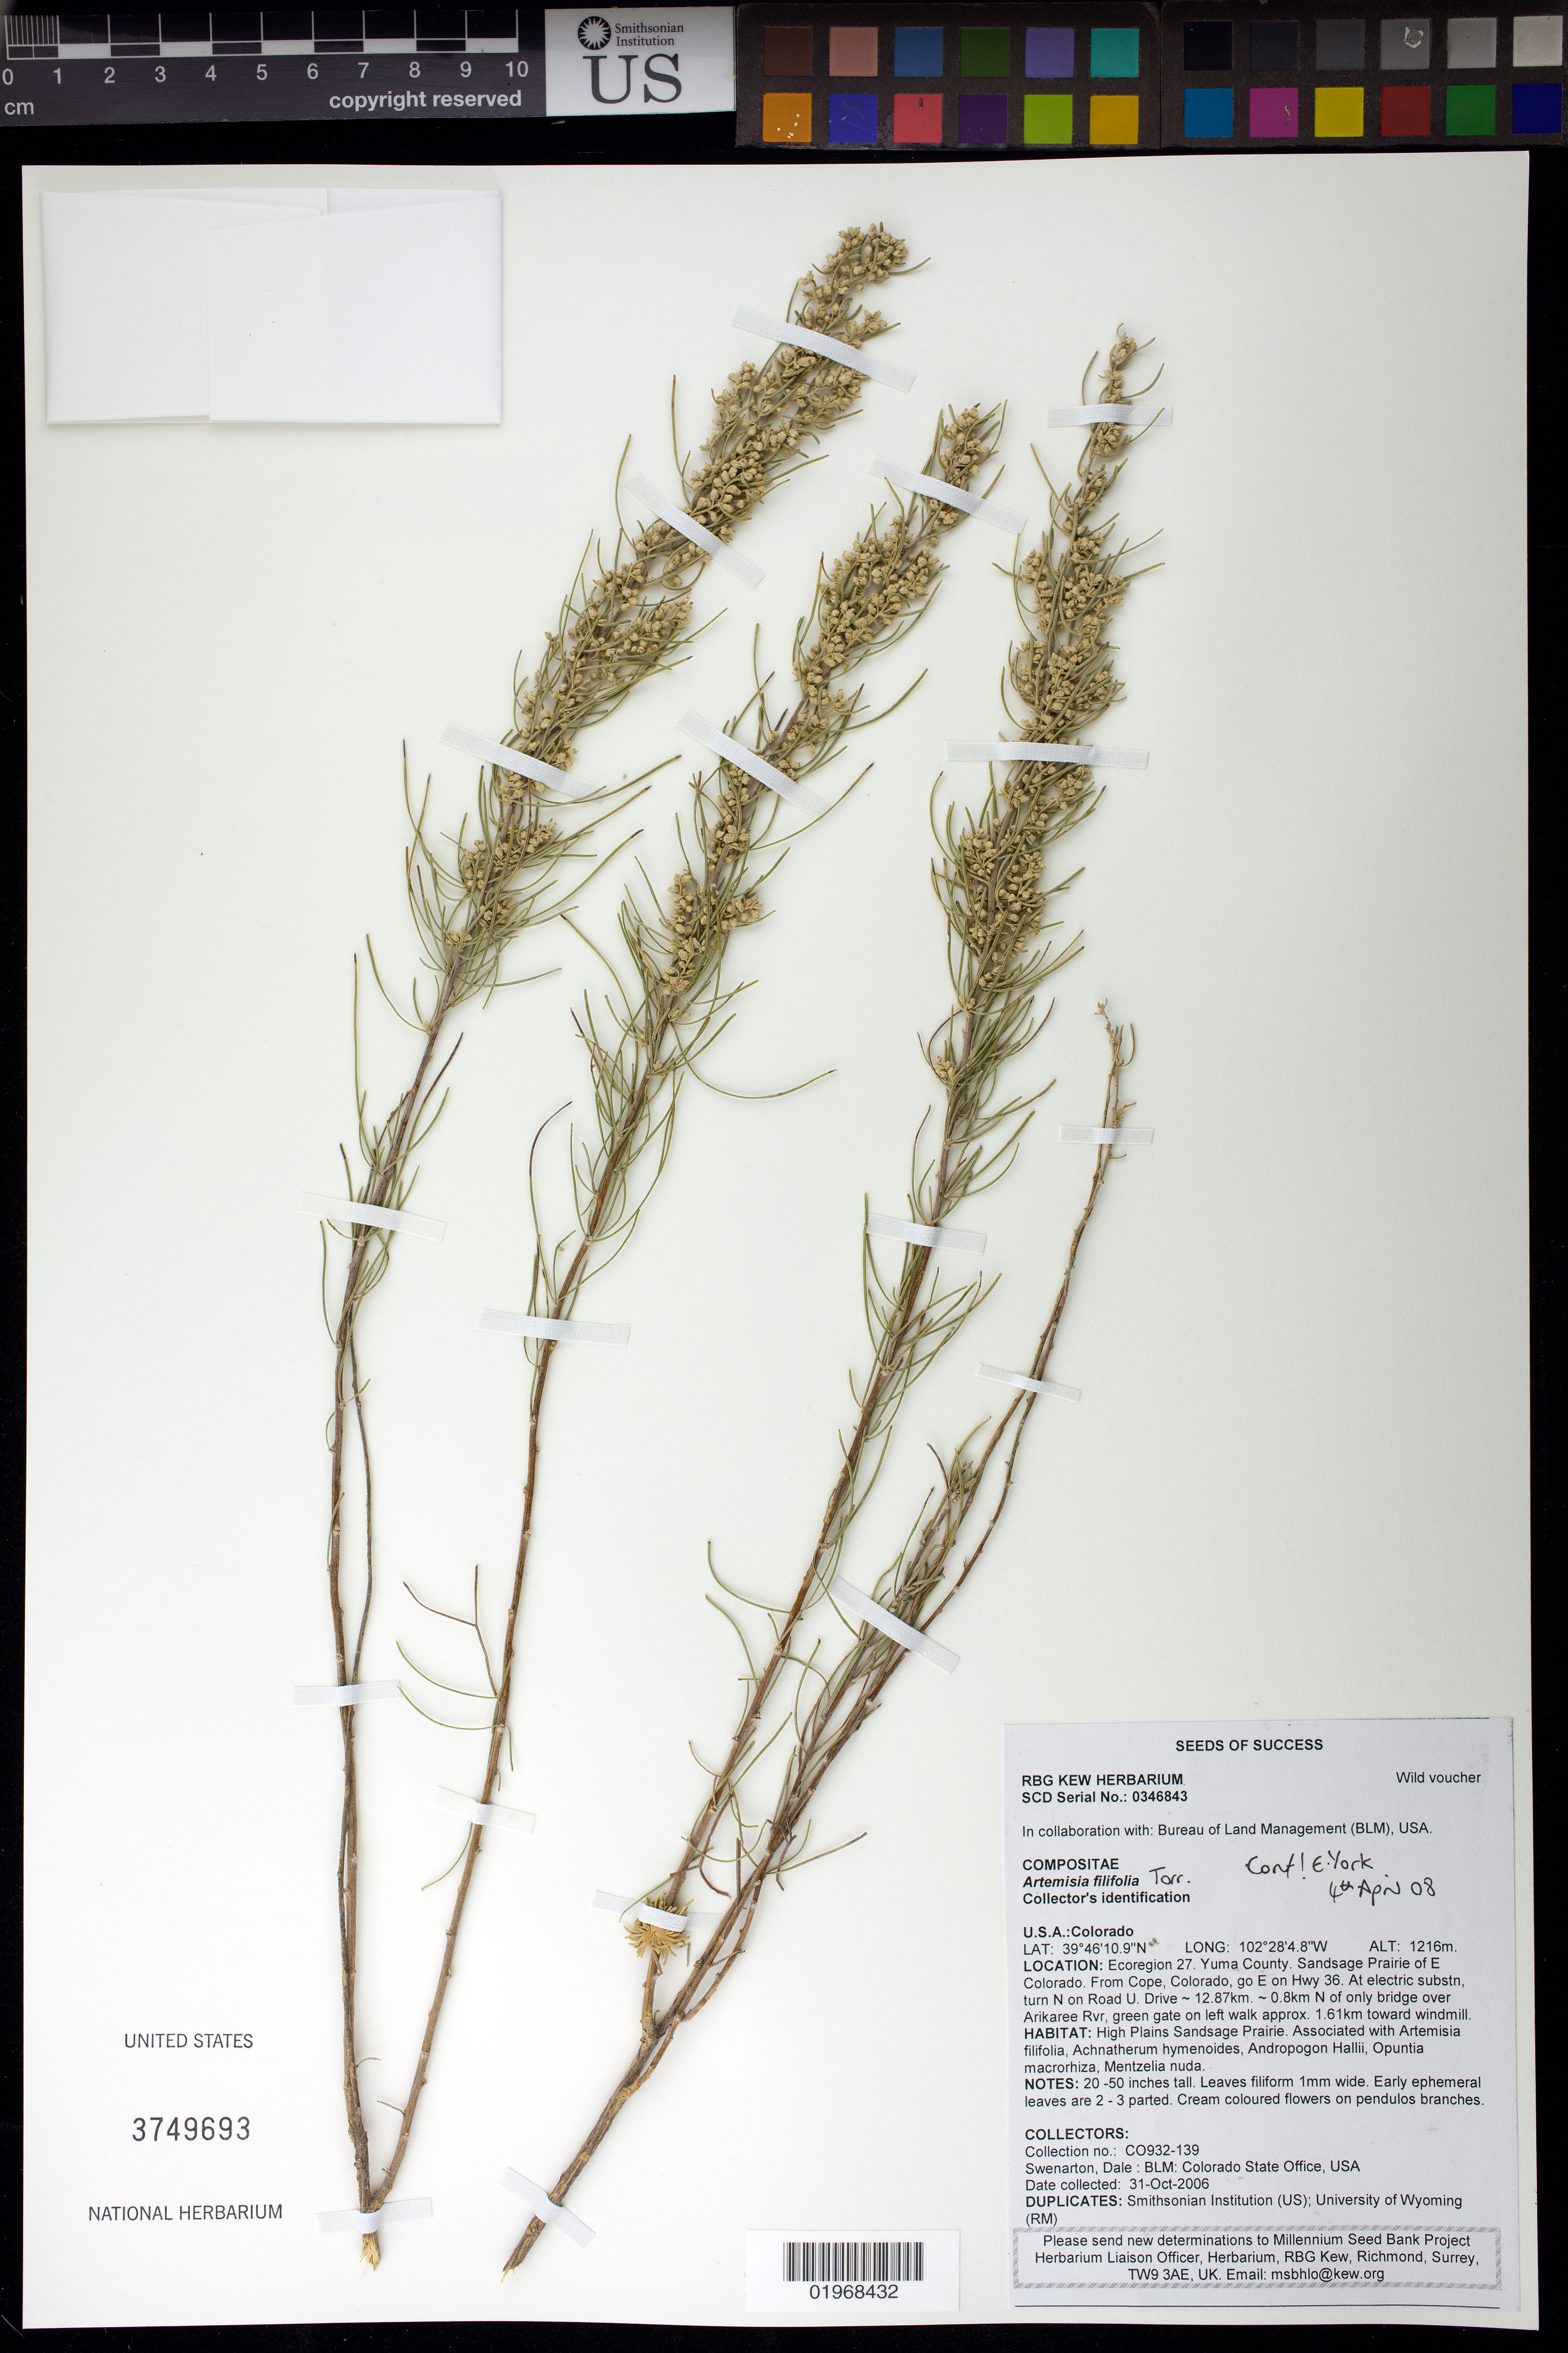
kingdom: Plantae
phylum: Tracheophyta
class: Magnoliopsida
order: Asterales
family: Asteraceae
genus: Artemisia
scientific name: Artemisia filifolia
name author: Torr.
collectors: D. Swenarton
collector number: CO932-139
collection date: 2006-10-31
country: United States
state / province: Colorado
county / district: Yuma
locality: Sandsage Prairie, , 1.61 km towards windmill from Arikaree River bridge.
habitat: High Plains Sandsage Prairie. With Artemisia filifolia, Opuntia macrorhiza, Mentzelia nuda, ect.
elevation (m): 1216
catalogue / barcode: US 3749693